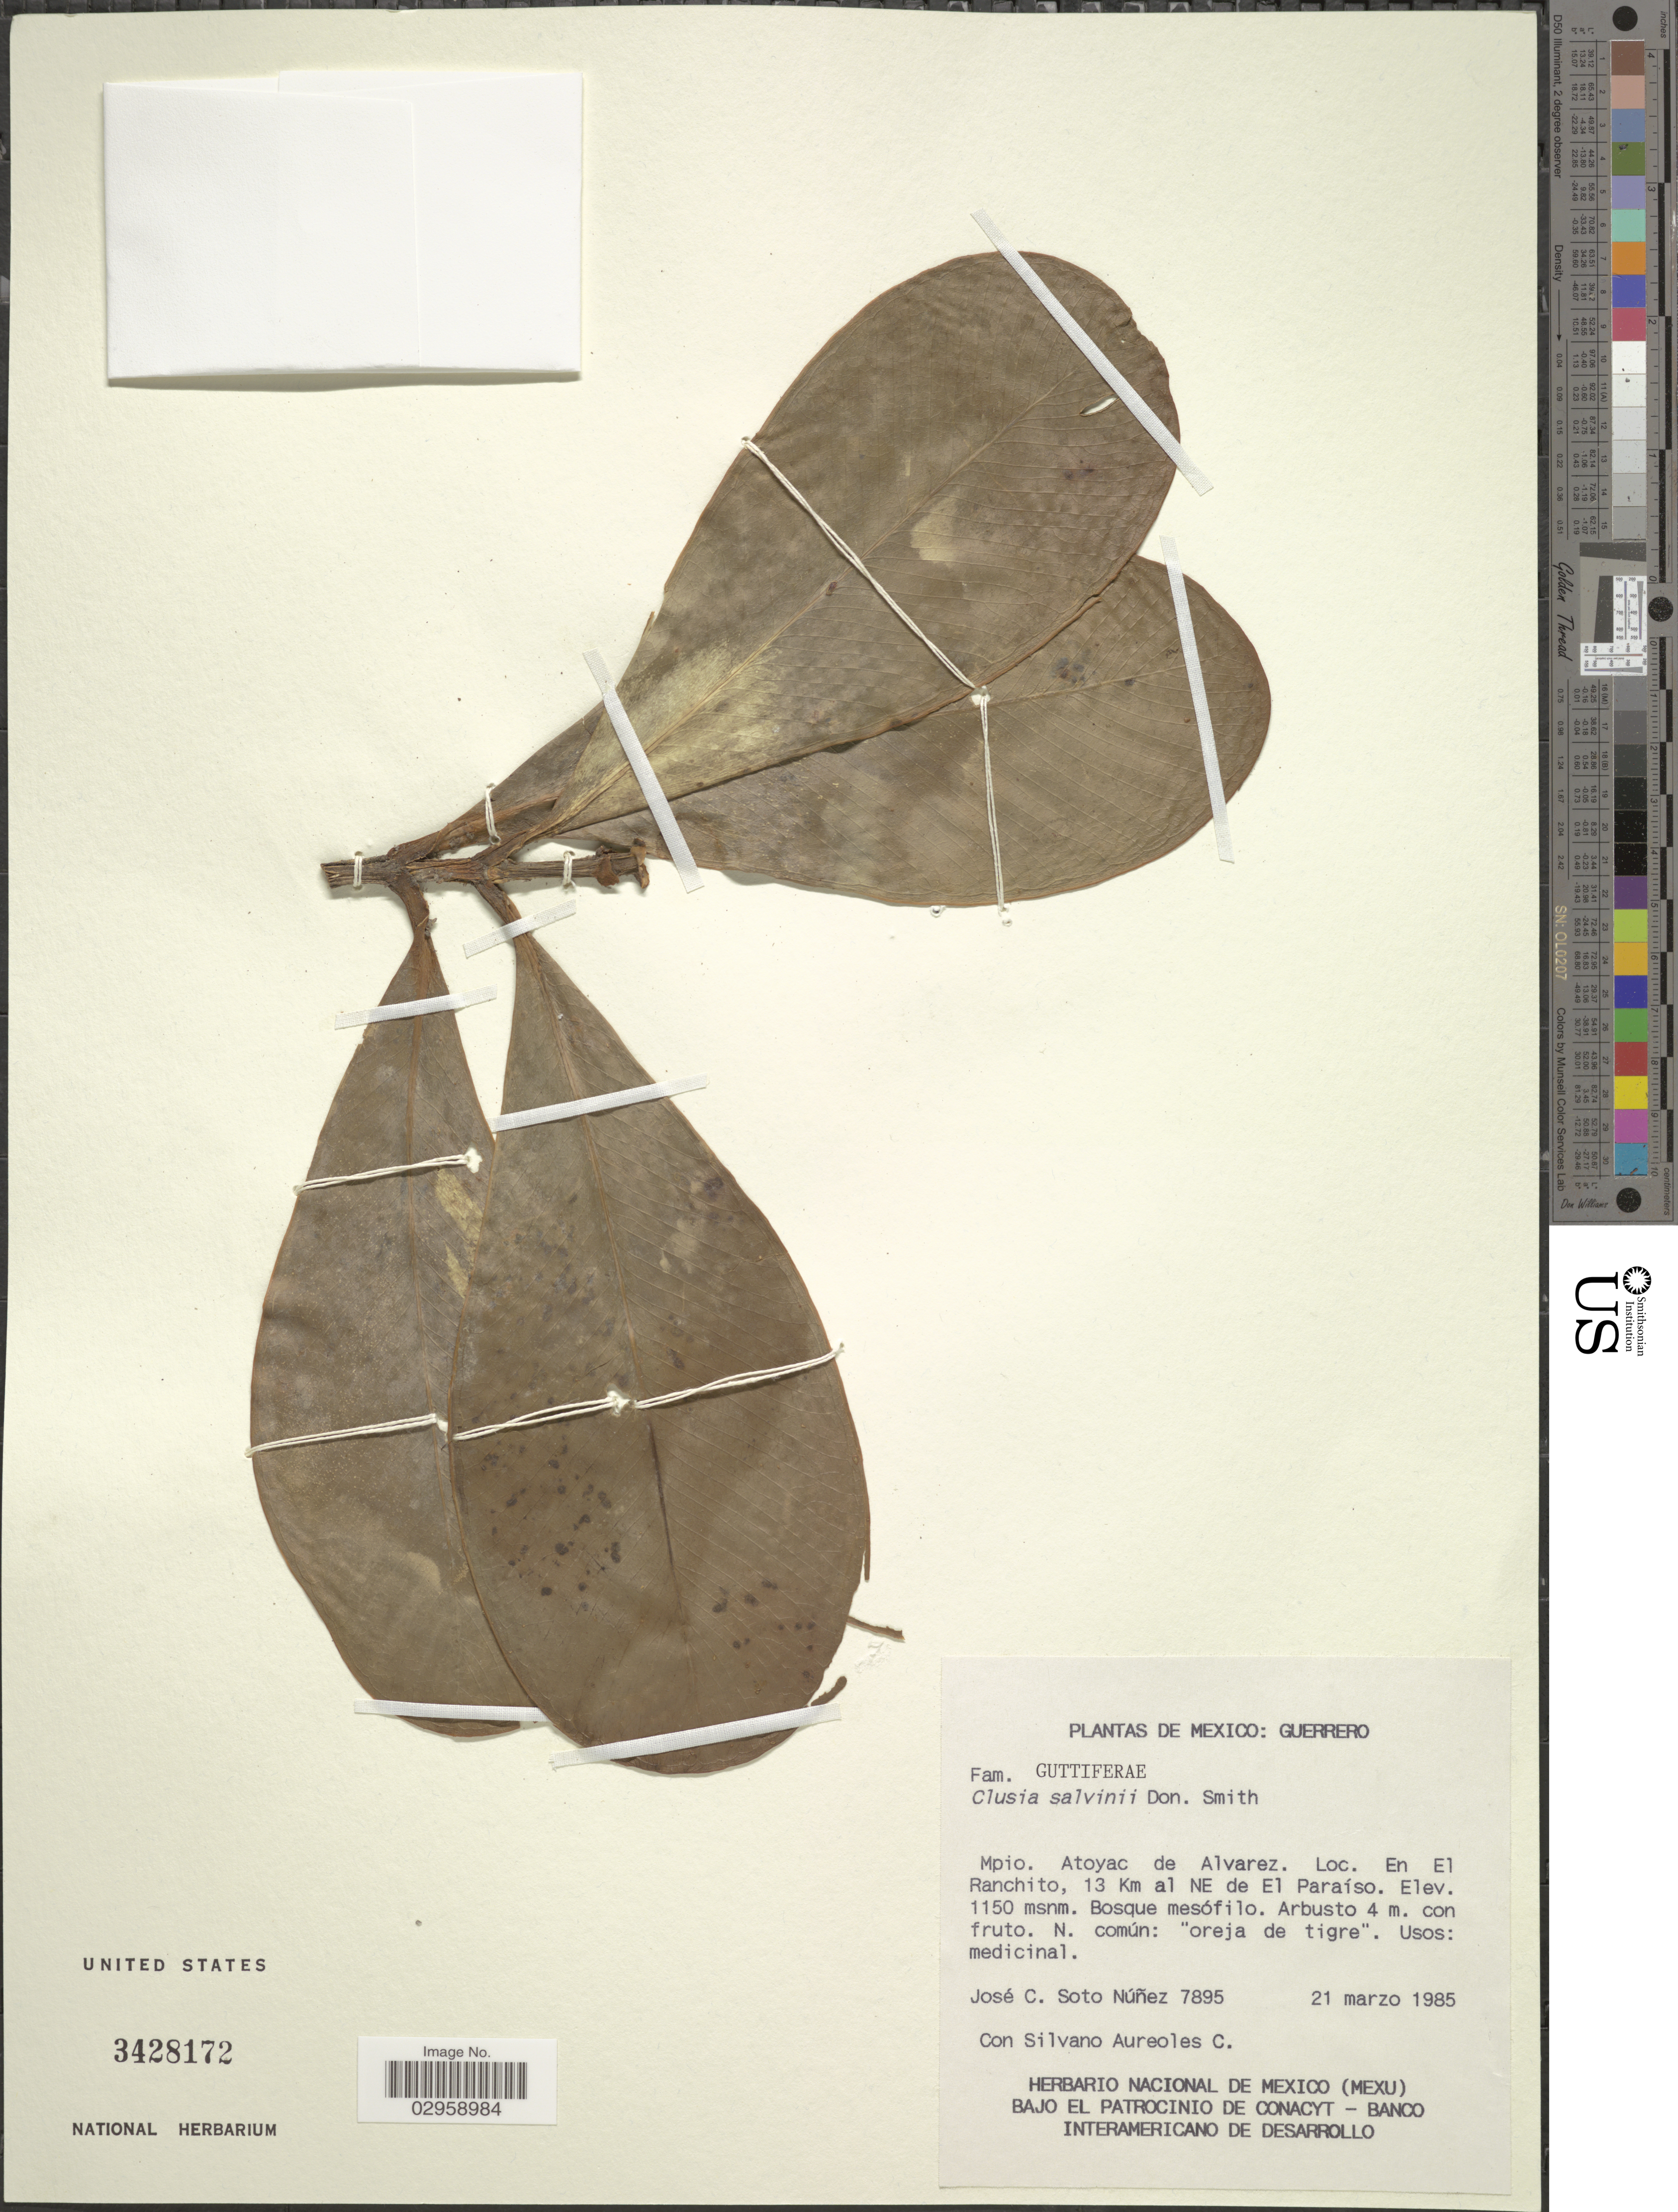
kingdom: Plantae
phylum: Tracheophyta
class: Magnoliopsida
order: Malpighiales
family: Clusiaceae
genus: Clusia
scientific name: Clusia salvinii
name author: Donn. Sm.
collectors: J. Soto & Aureoles C., S.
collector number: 7895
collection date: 1985-03-21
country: Mexico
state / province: Guerrero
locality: Mpio. Atoyac de Alvarez. En El Ranchito, 13 Km al NE de El Paraíso.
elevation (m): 1150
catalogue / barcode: US 3428172